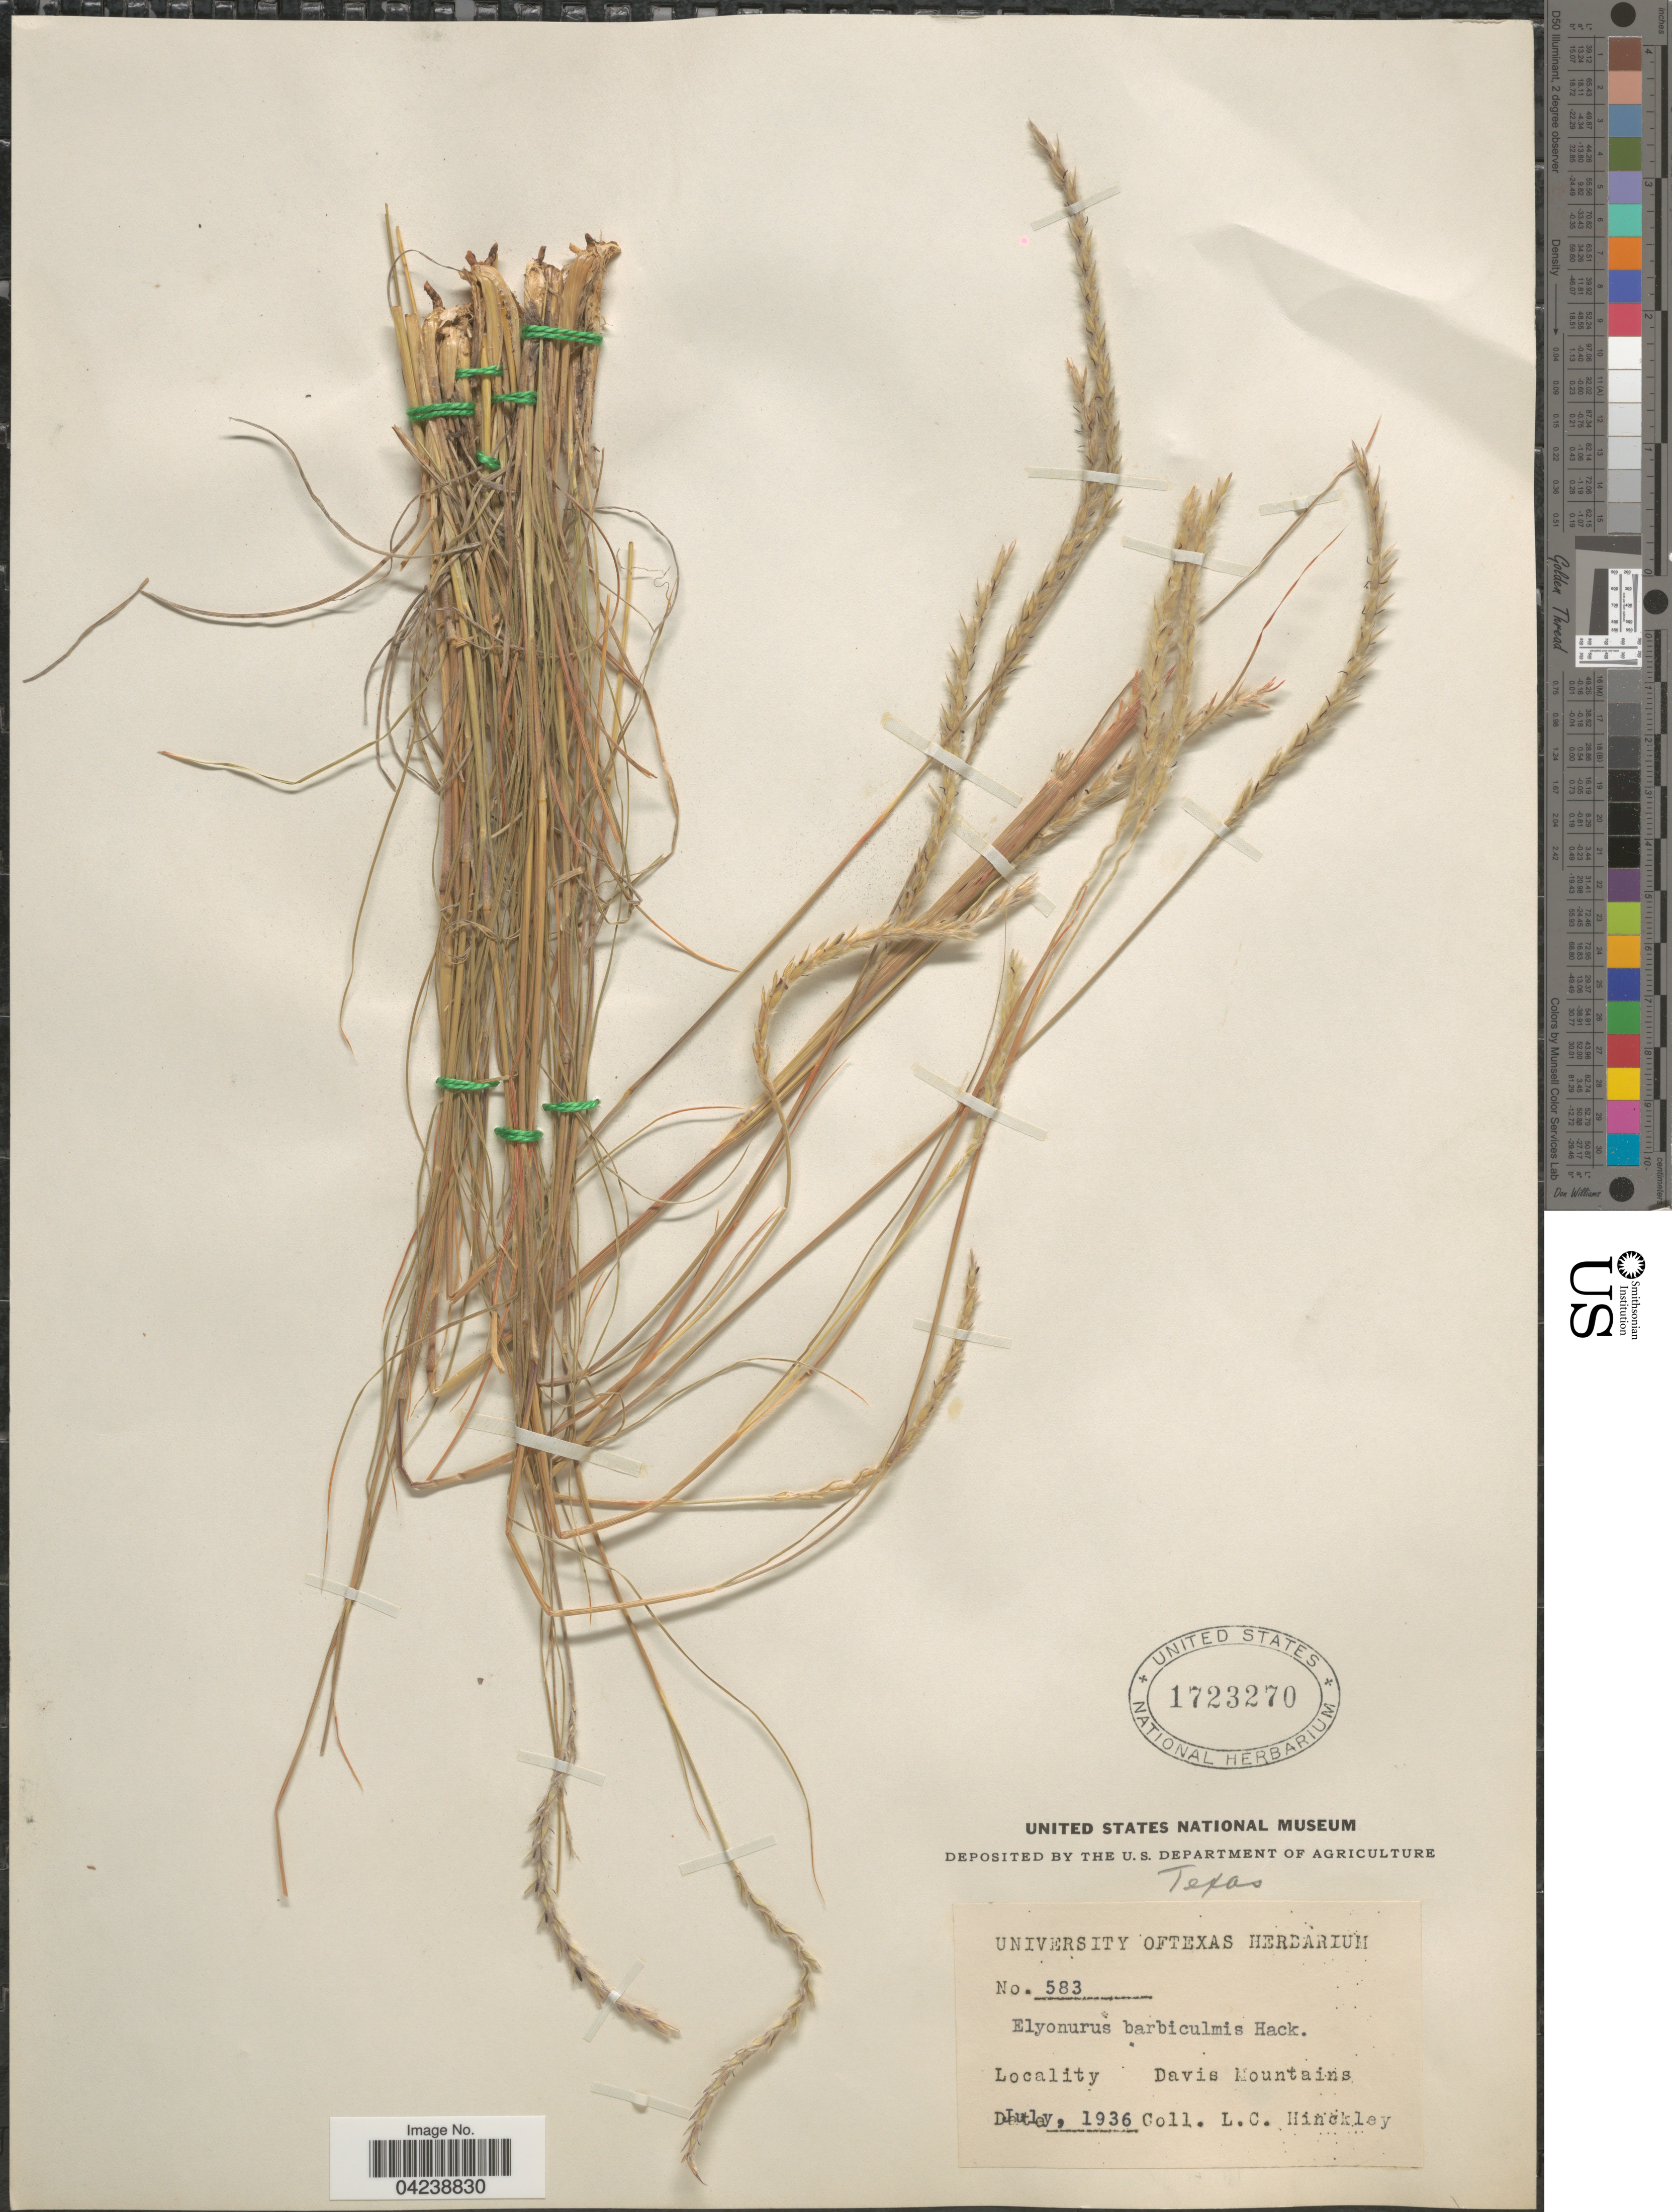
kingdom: Plantae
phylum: Tracheophyta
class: Liliopsida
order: Poales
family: Poaceae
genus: Elionurus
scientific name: Elionurus barbiculmis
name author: Hack. in A. DC.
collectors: L. Hinckley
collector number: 583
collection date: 1936-07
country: United States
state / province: Texas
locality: Davis Mountains.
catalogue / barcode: US 1723270